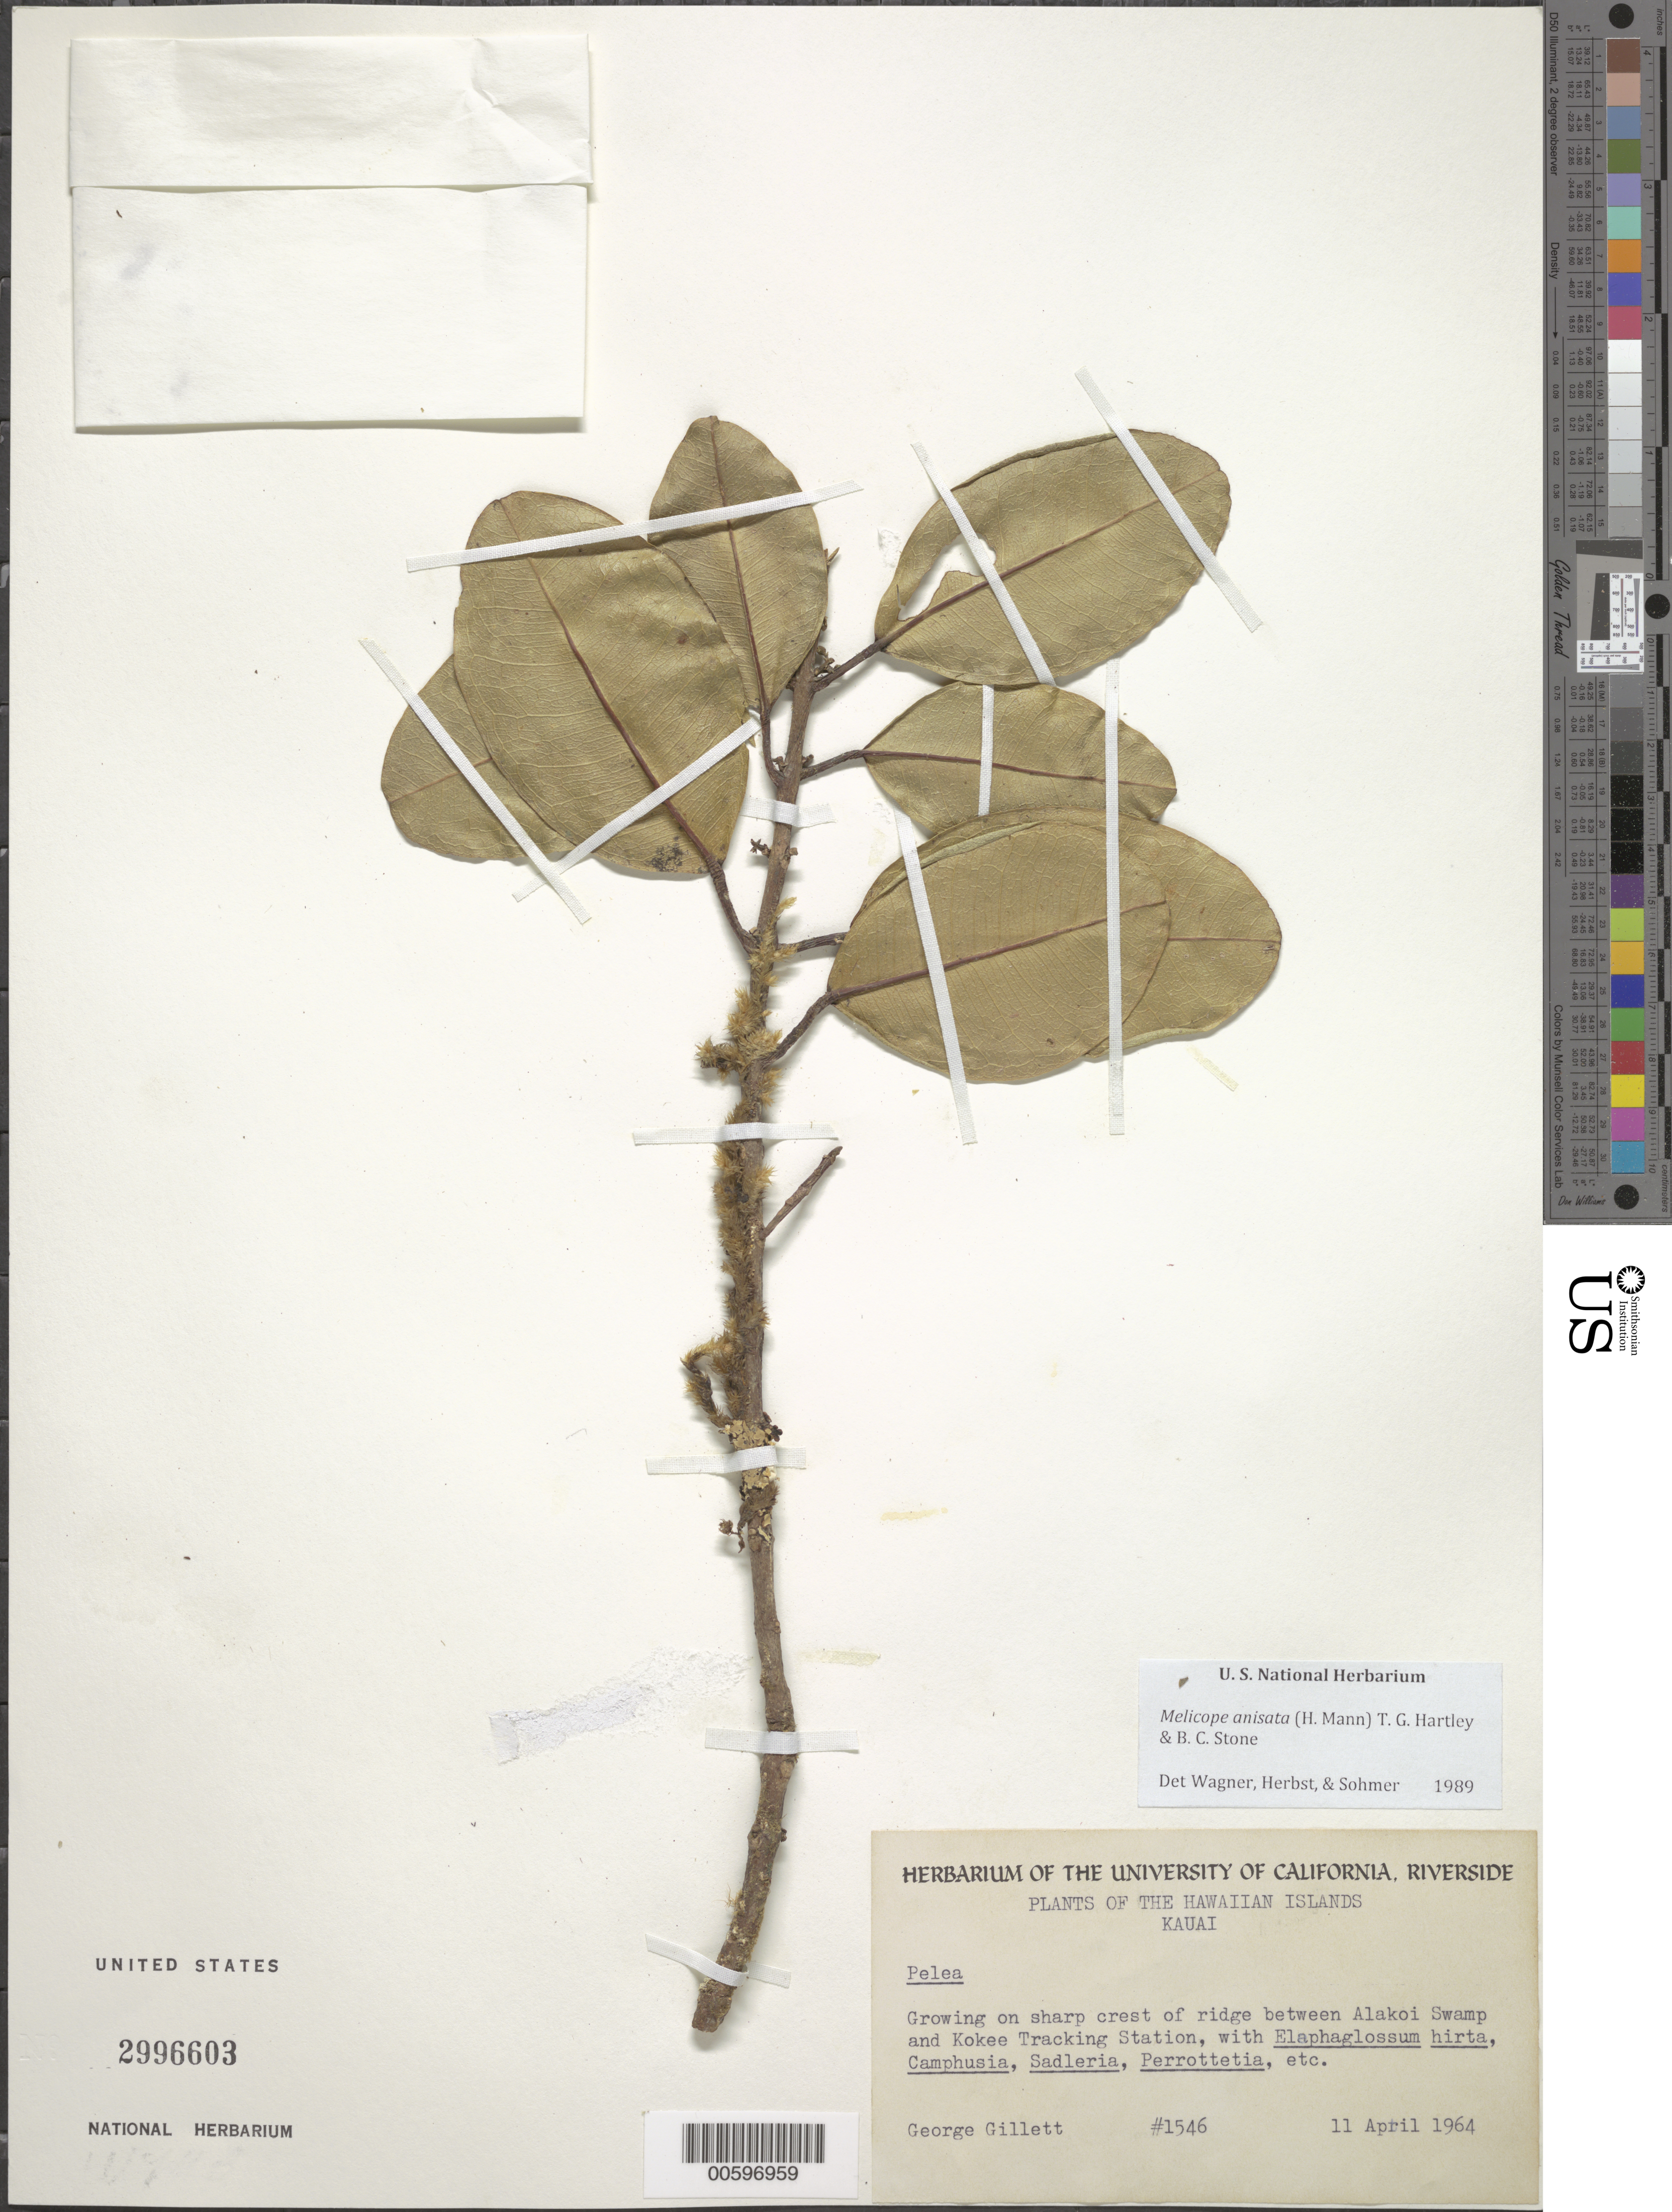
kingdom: Plantae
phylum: Tracheophyta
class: Magnoliopsida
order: Sapindales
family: Rutaceae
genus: Melicope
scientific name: Melicope anisata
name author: (H. Mann) T.G. Hartley & B.C. Stone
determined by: Herbst, D. R.; Sohmer, S. H.; Wagner, W. L.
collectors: G. Gillett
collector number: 1546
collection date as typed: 11 Apr 1964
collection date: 1964-04-11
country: United States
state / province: Hawaii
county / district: Kauai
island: Kaua'i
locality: Between Alakoi Swamp and Kokee Tracking Station.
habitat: Sharp crest of ridge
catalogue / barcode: US 2996603